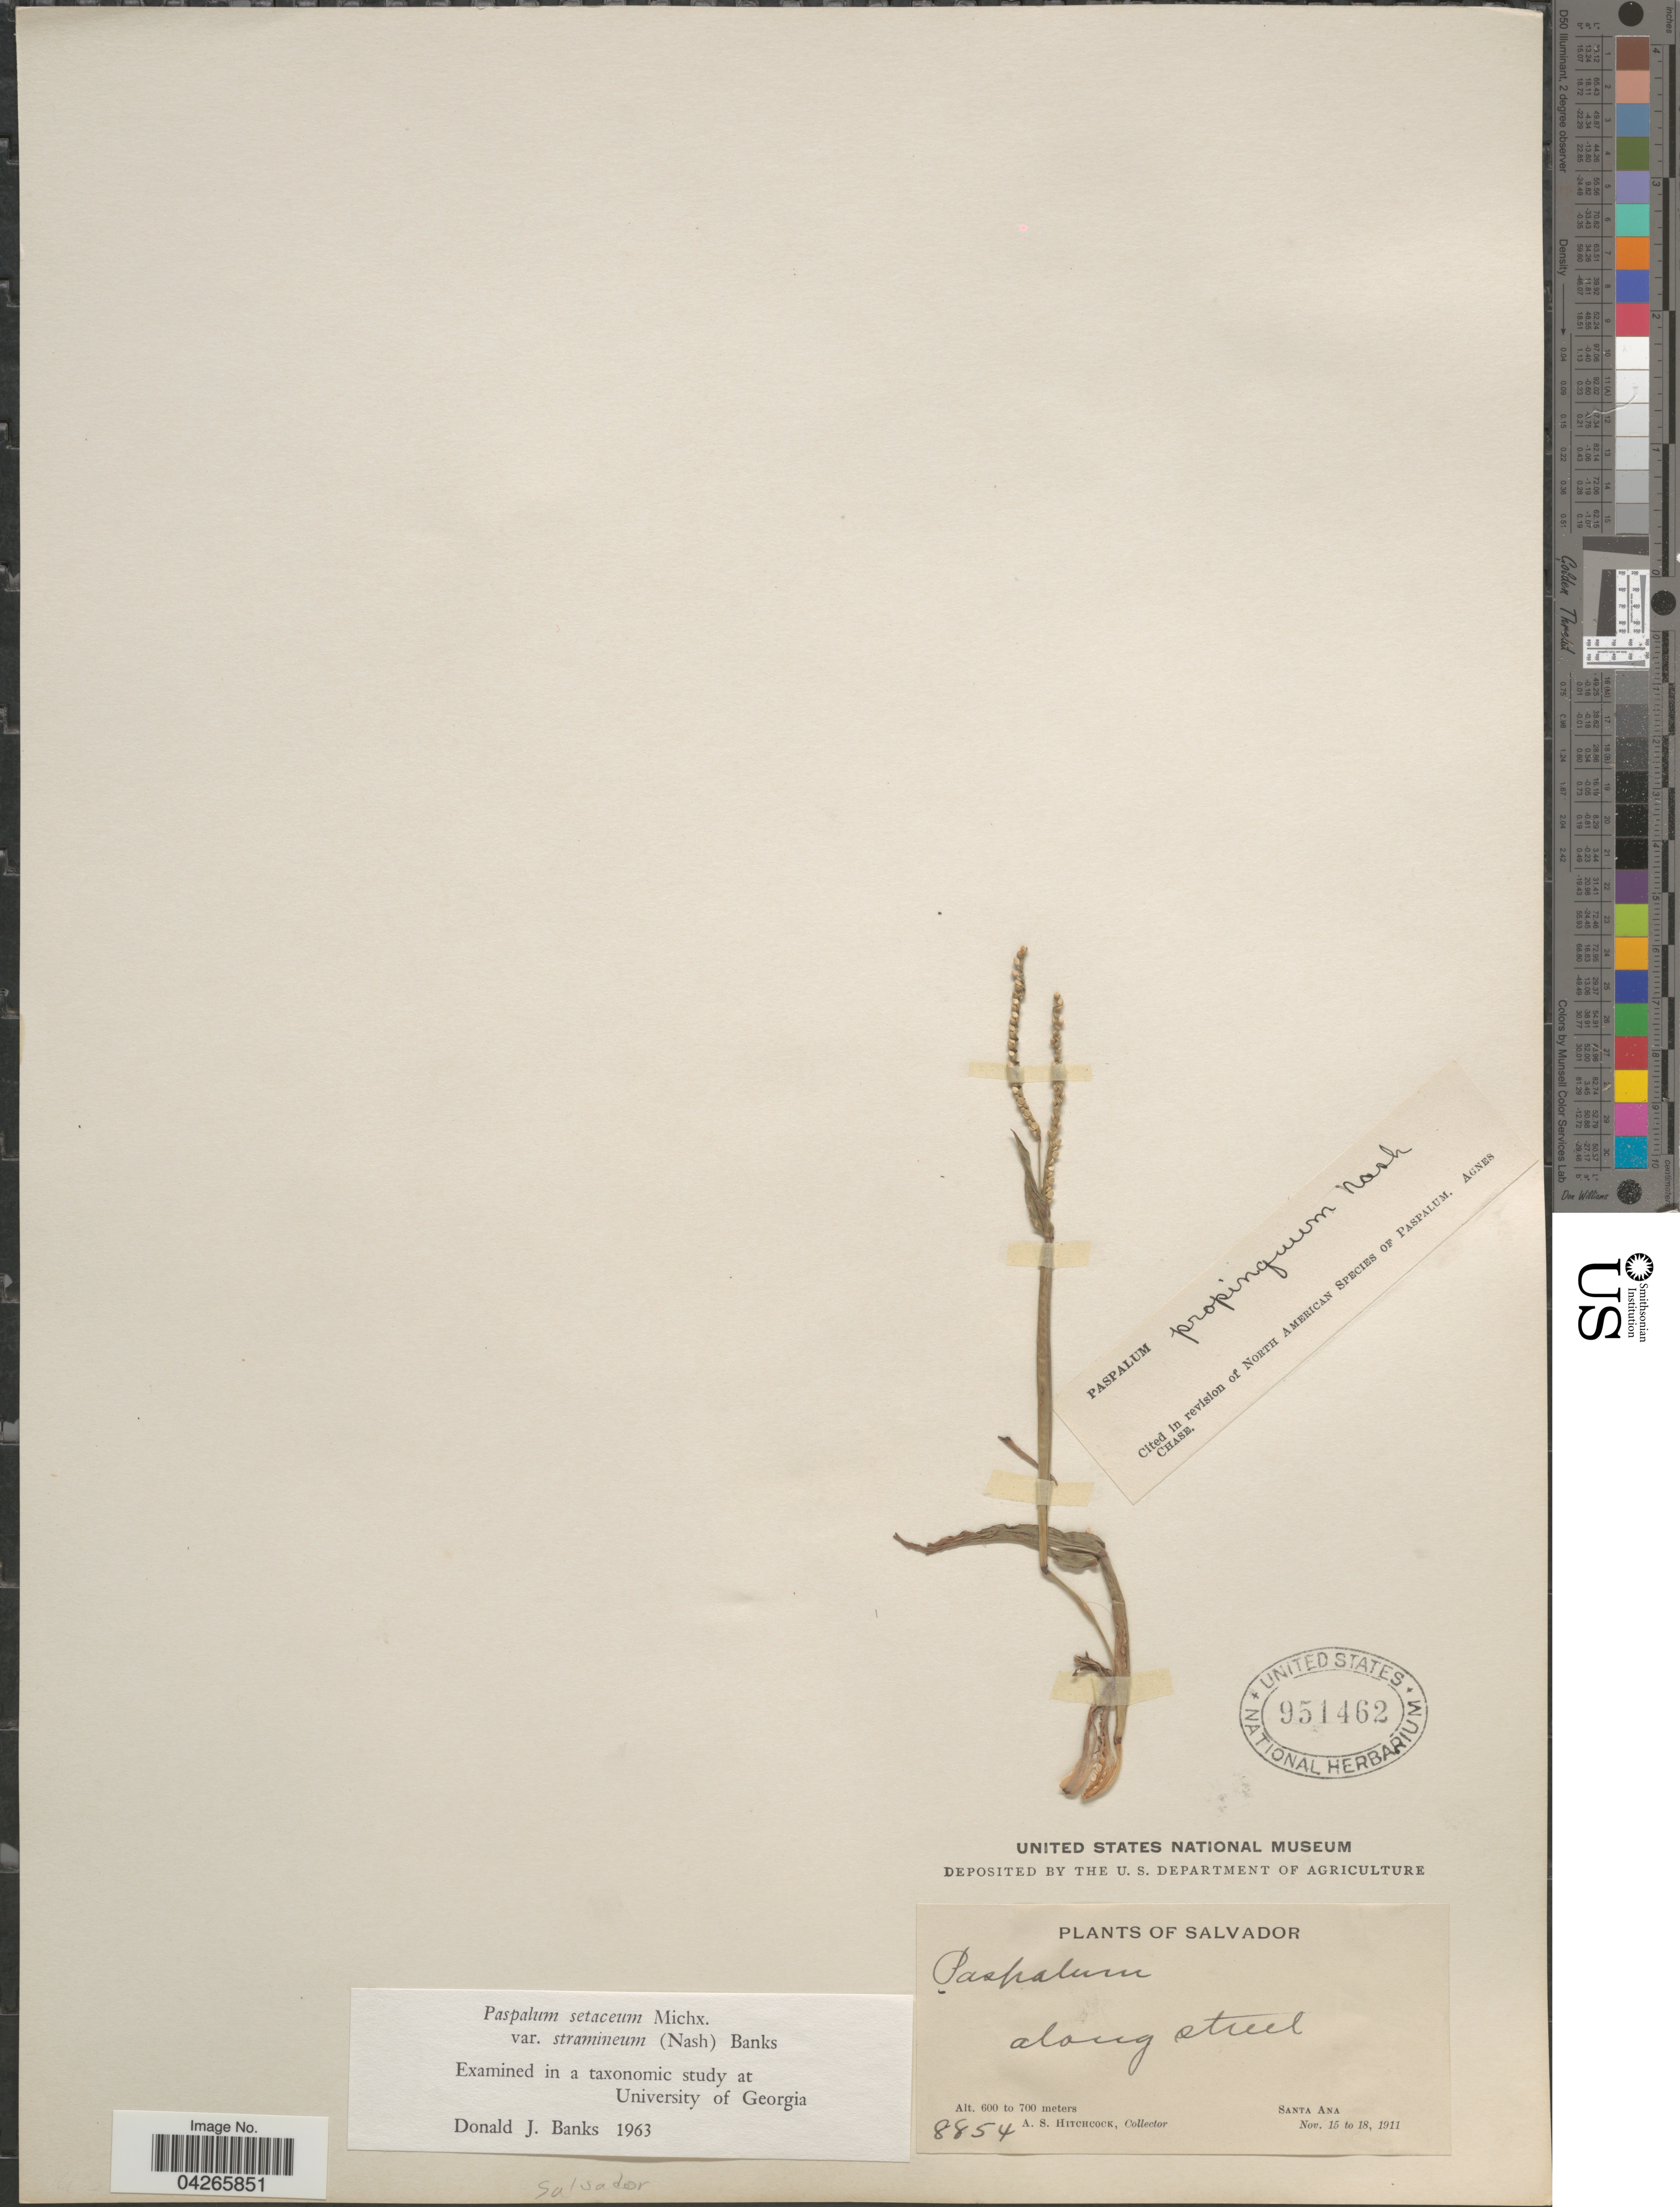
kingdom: Plantae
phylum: Tracheophyta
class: Liliopsida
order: Poales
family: Poaceae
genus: Paspalum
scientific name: Paspalum setaceum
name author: Michx.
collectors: A. S. Hitchcock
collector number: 8854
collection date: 1911-11-15/1911-11-18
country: El Salvador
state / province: Santa Ana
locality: Along street.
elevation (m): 600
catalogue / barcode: US 951462